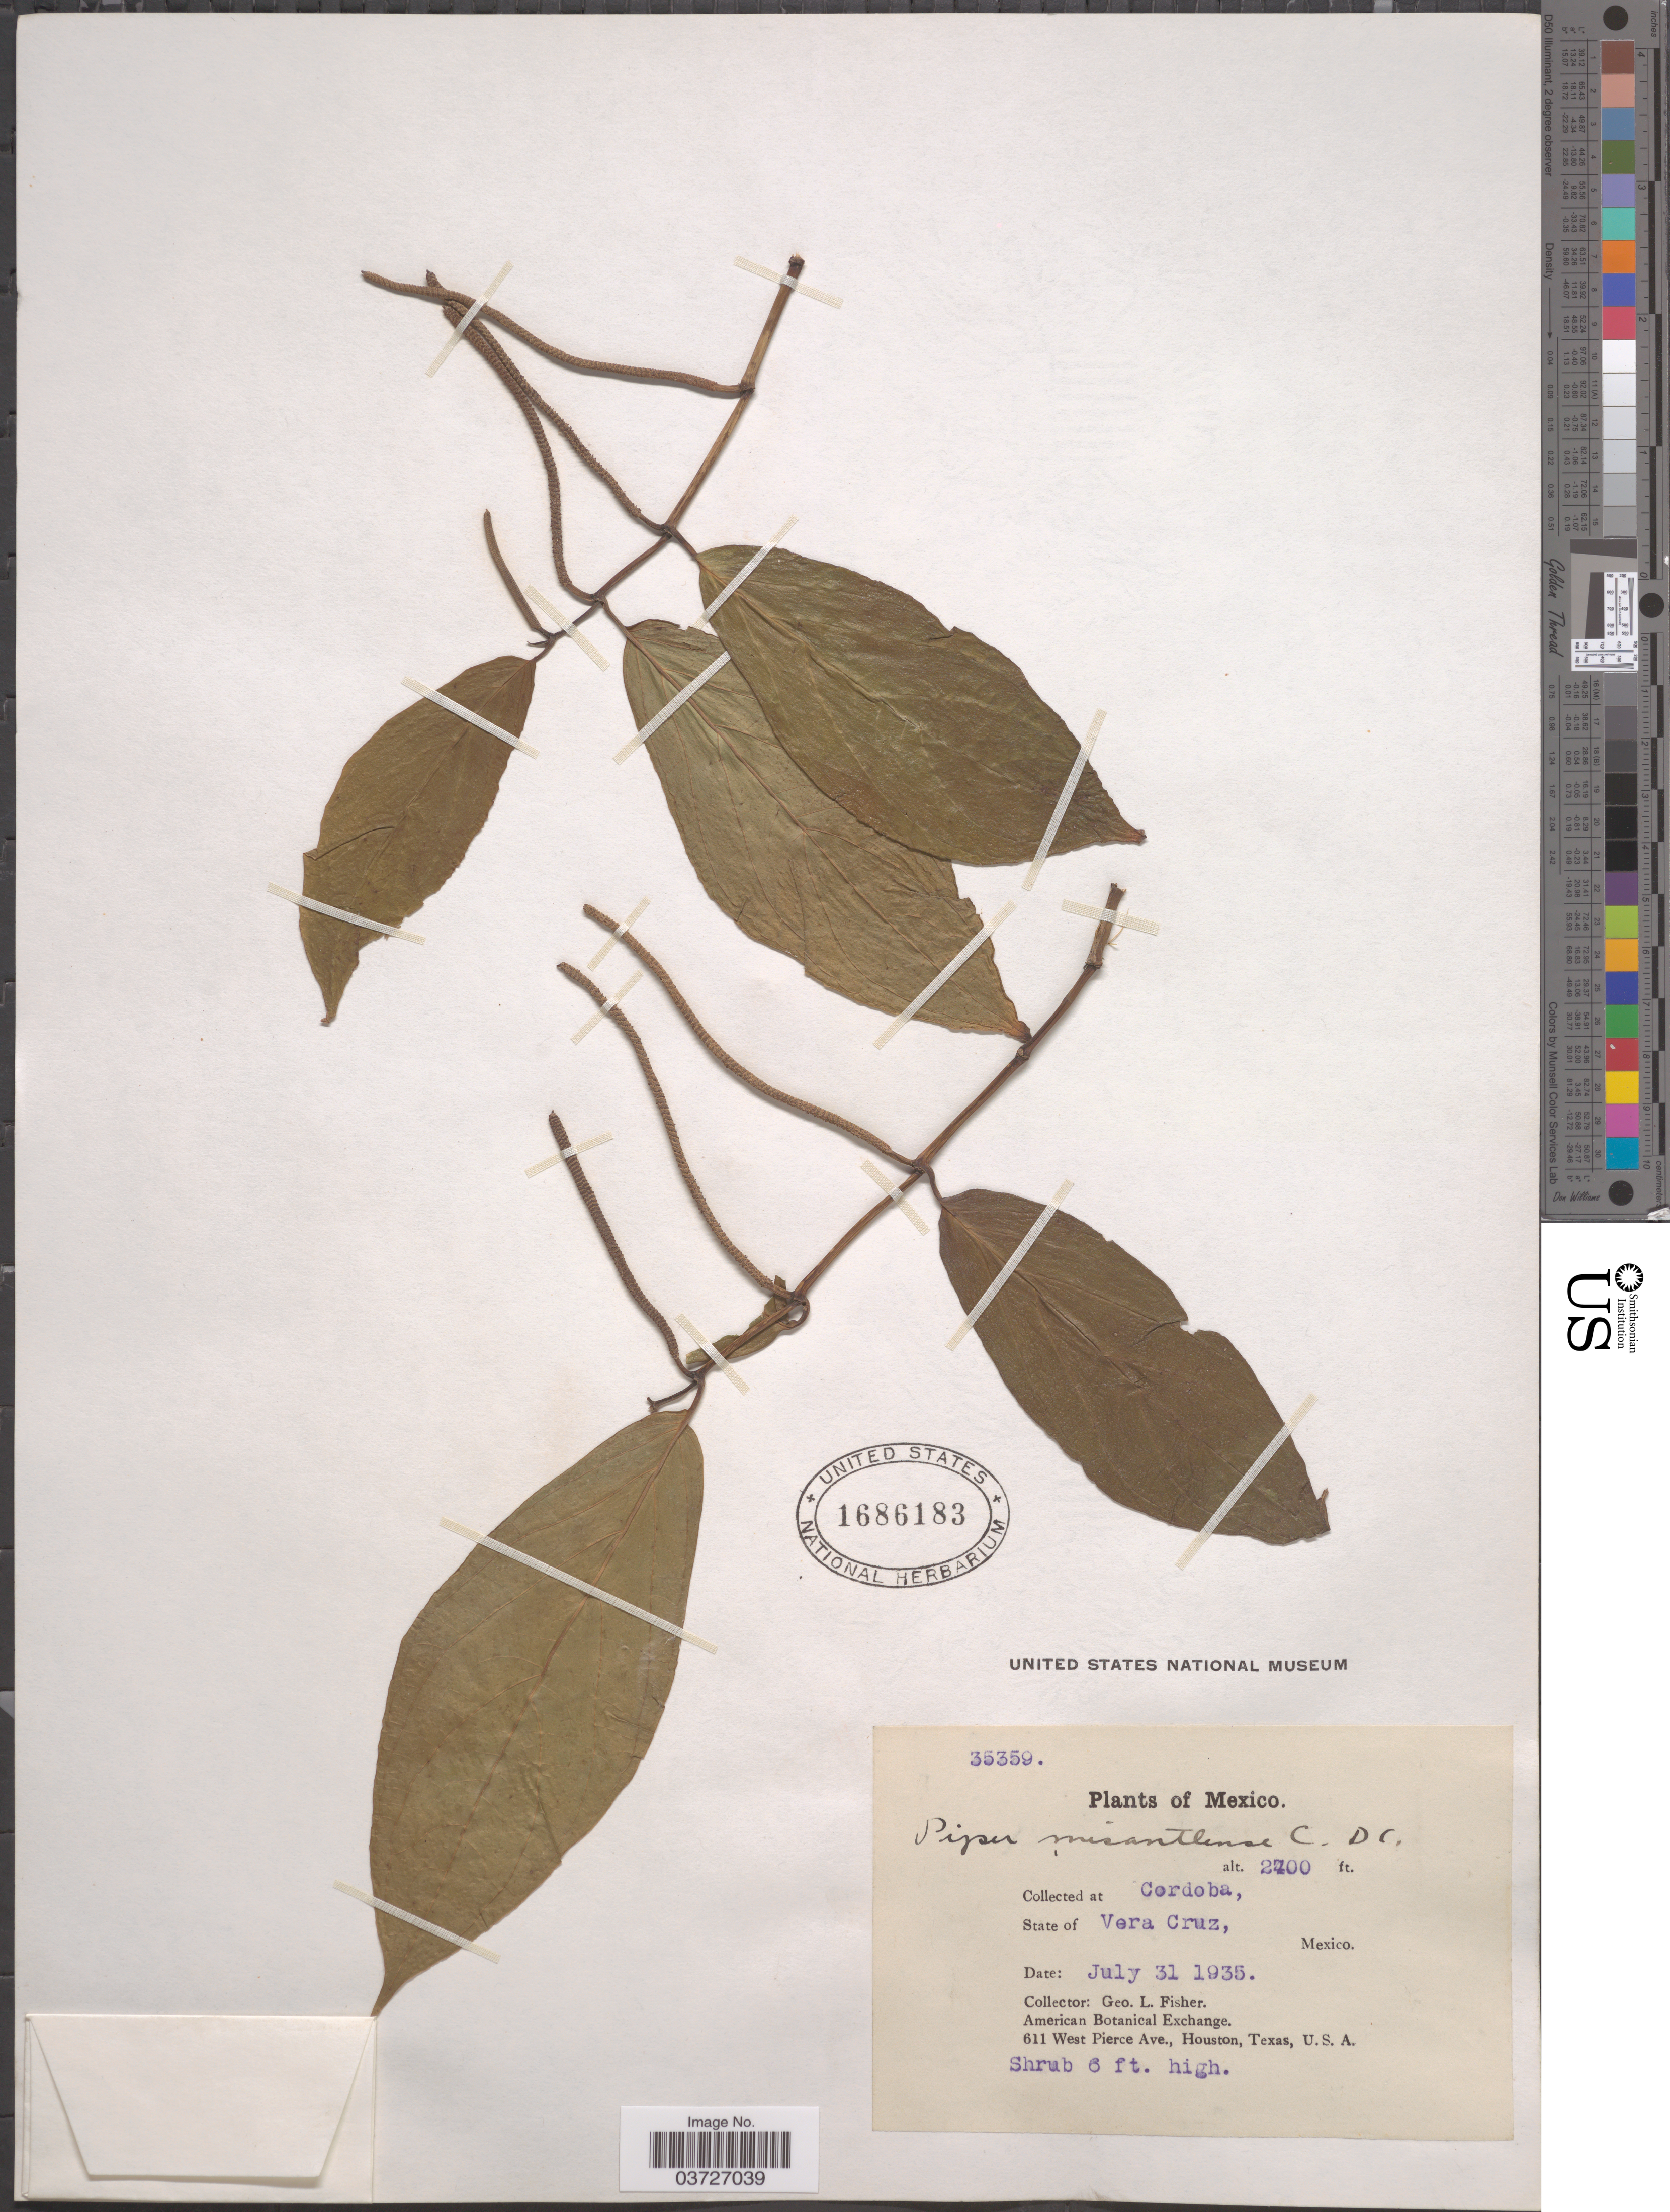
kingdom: Plantae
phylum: Tracheophyta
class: Magnoliopsida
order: Piperales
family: Piperaceae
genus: Piper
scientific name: Piper misantlense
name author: C. DC.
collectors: G. L. Fisher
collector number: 35359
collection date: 1935-07-31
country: Mexico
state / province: Veracruz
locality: Cordoba, Ver.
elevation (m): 823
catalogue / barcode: US 1686183